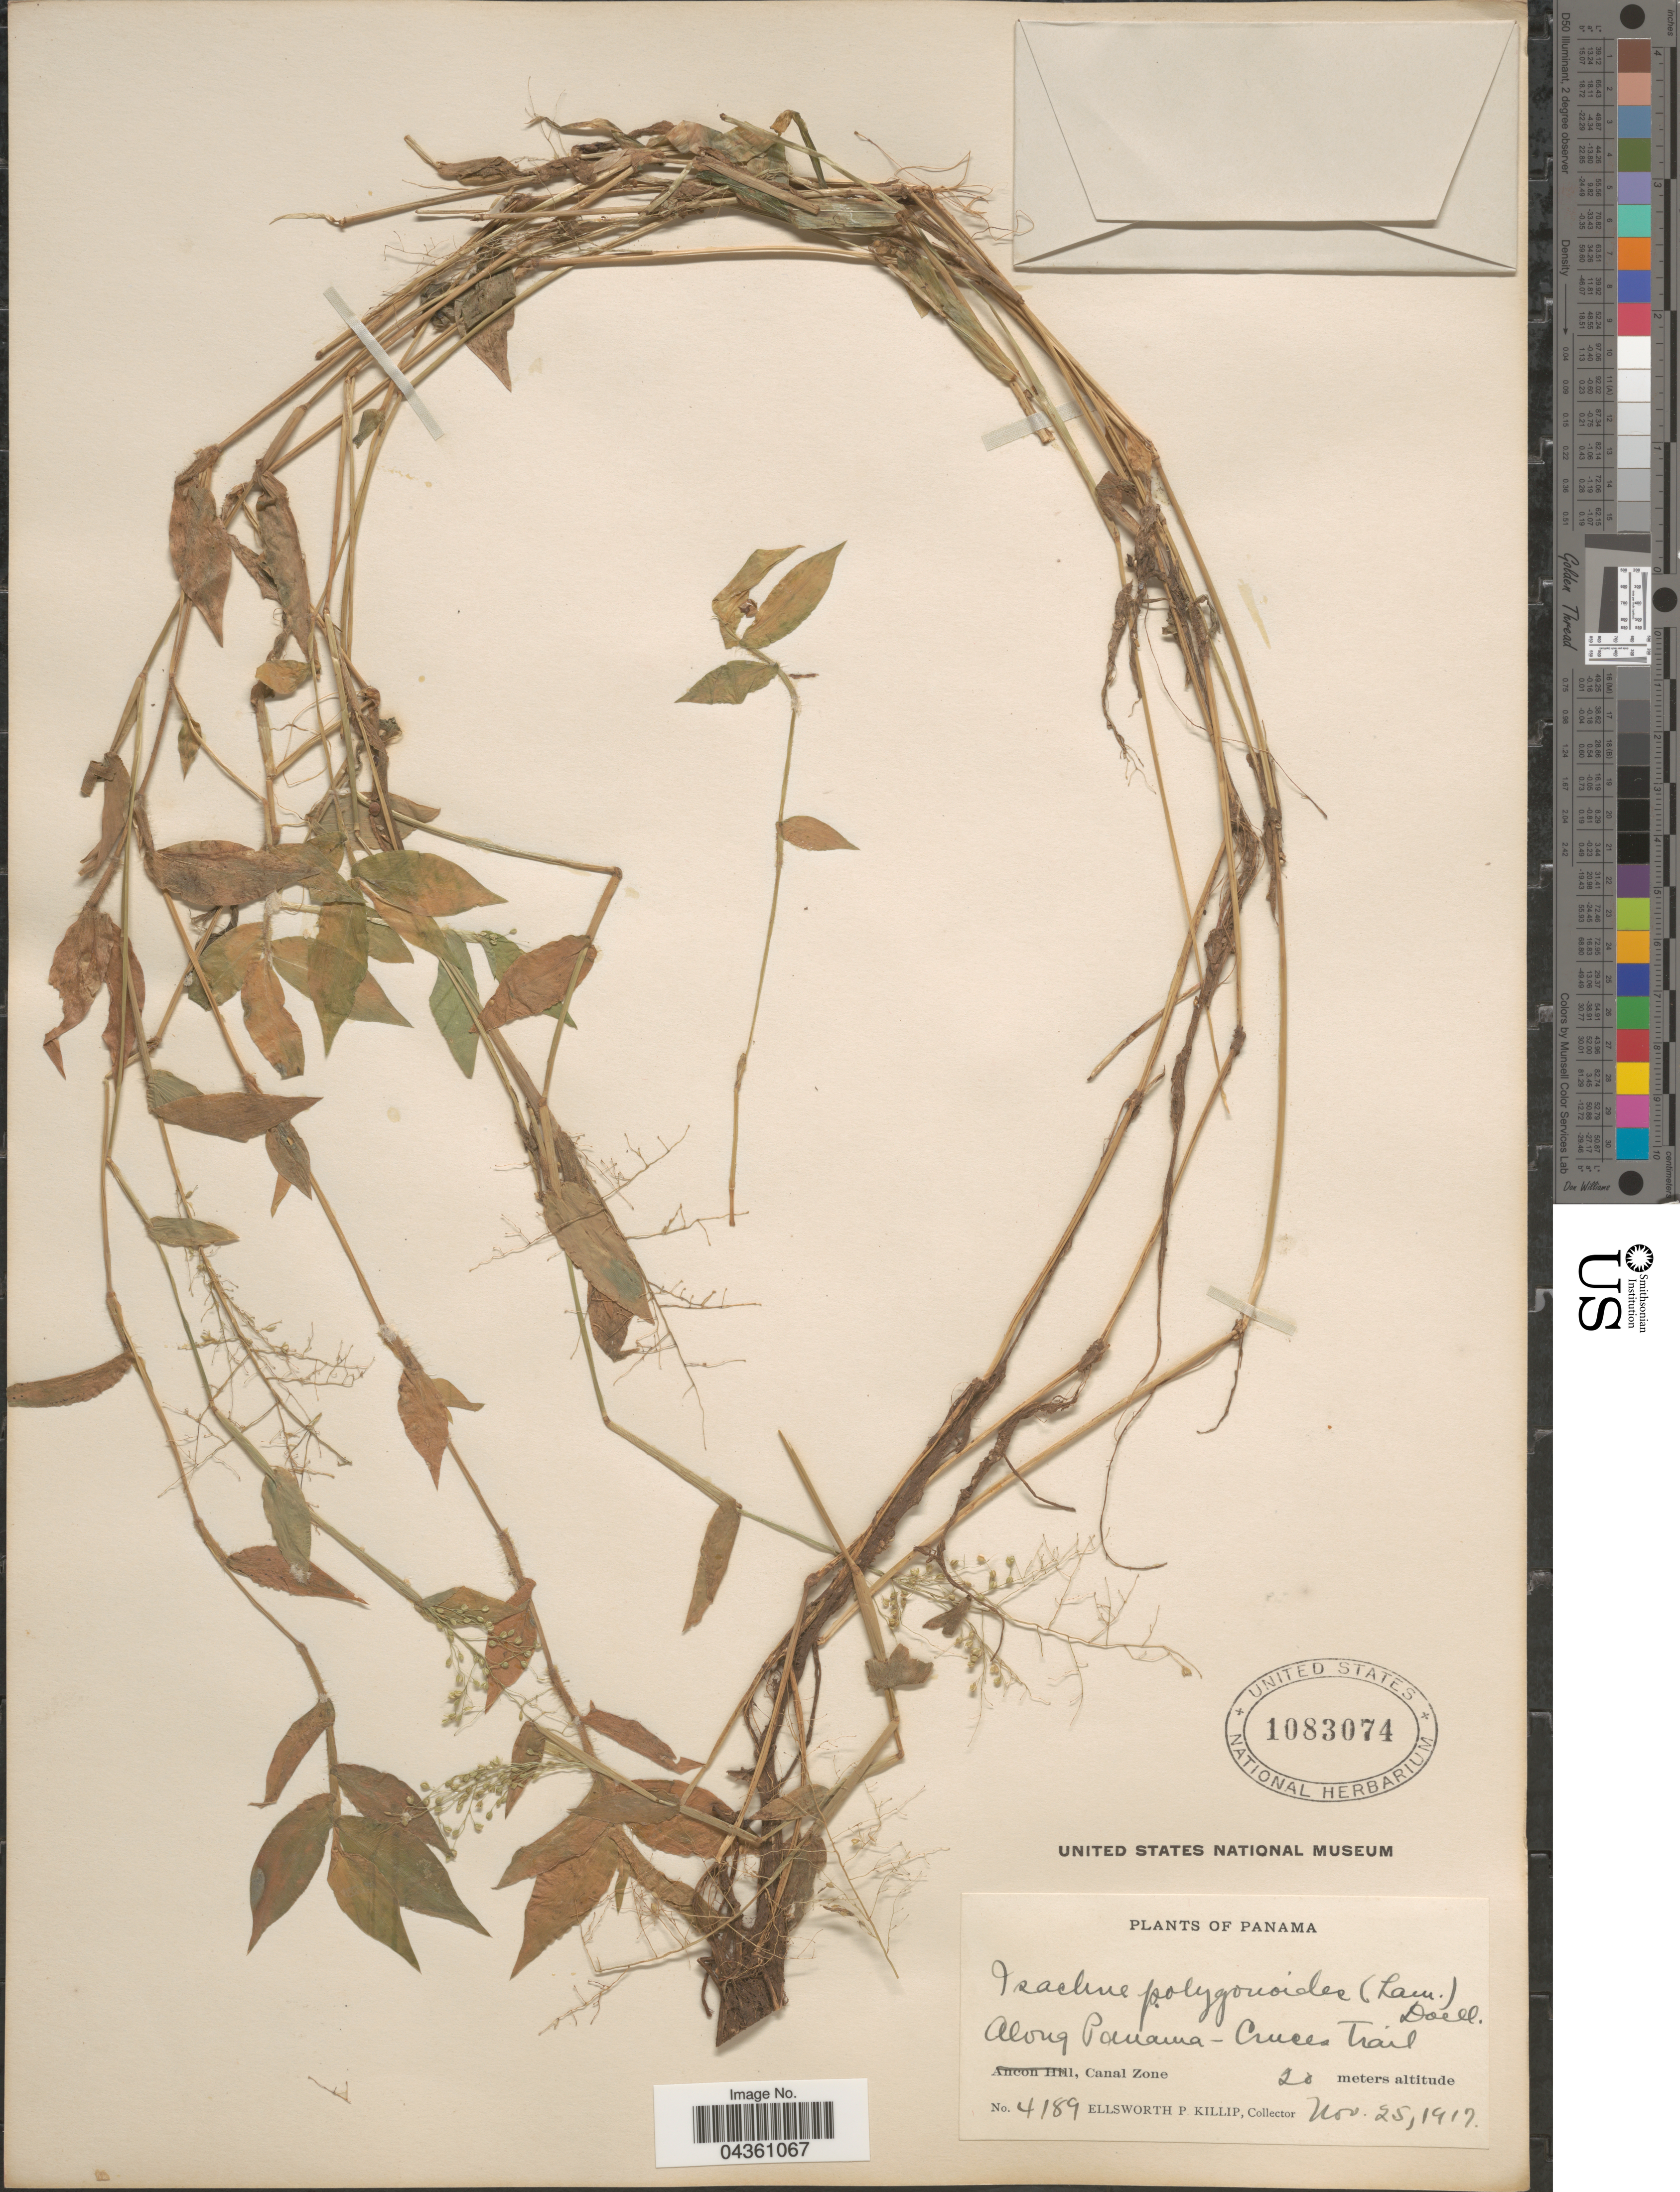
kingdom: Plantae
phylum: Tracheophyta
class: Liliopsida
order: Poales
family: Poaceae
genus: Isachne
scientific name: Isachne polygonoides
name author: (Lam.) Döll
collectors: E. P. Killip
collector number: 4189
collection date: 1917-11-25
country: Panama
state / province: Colón / Panamá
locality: Along Panama - Cruces Trail. Canal Zone.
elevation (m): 20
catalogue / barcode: US 1083074